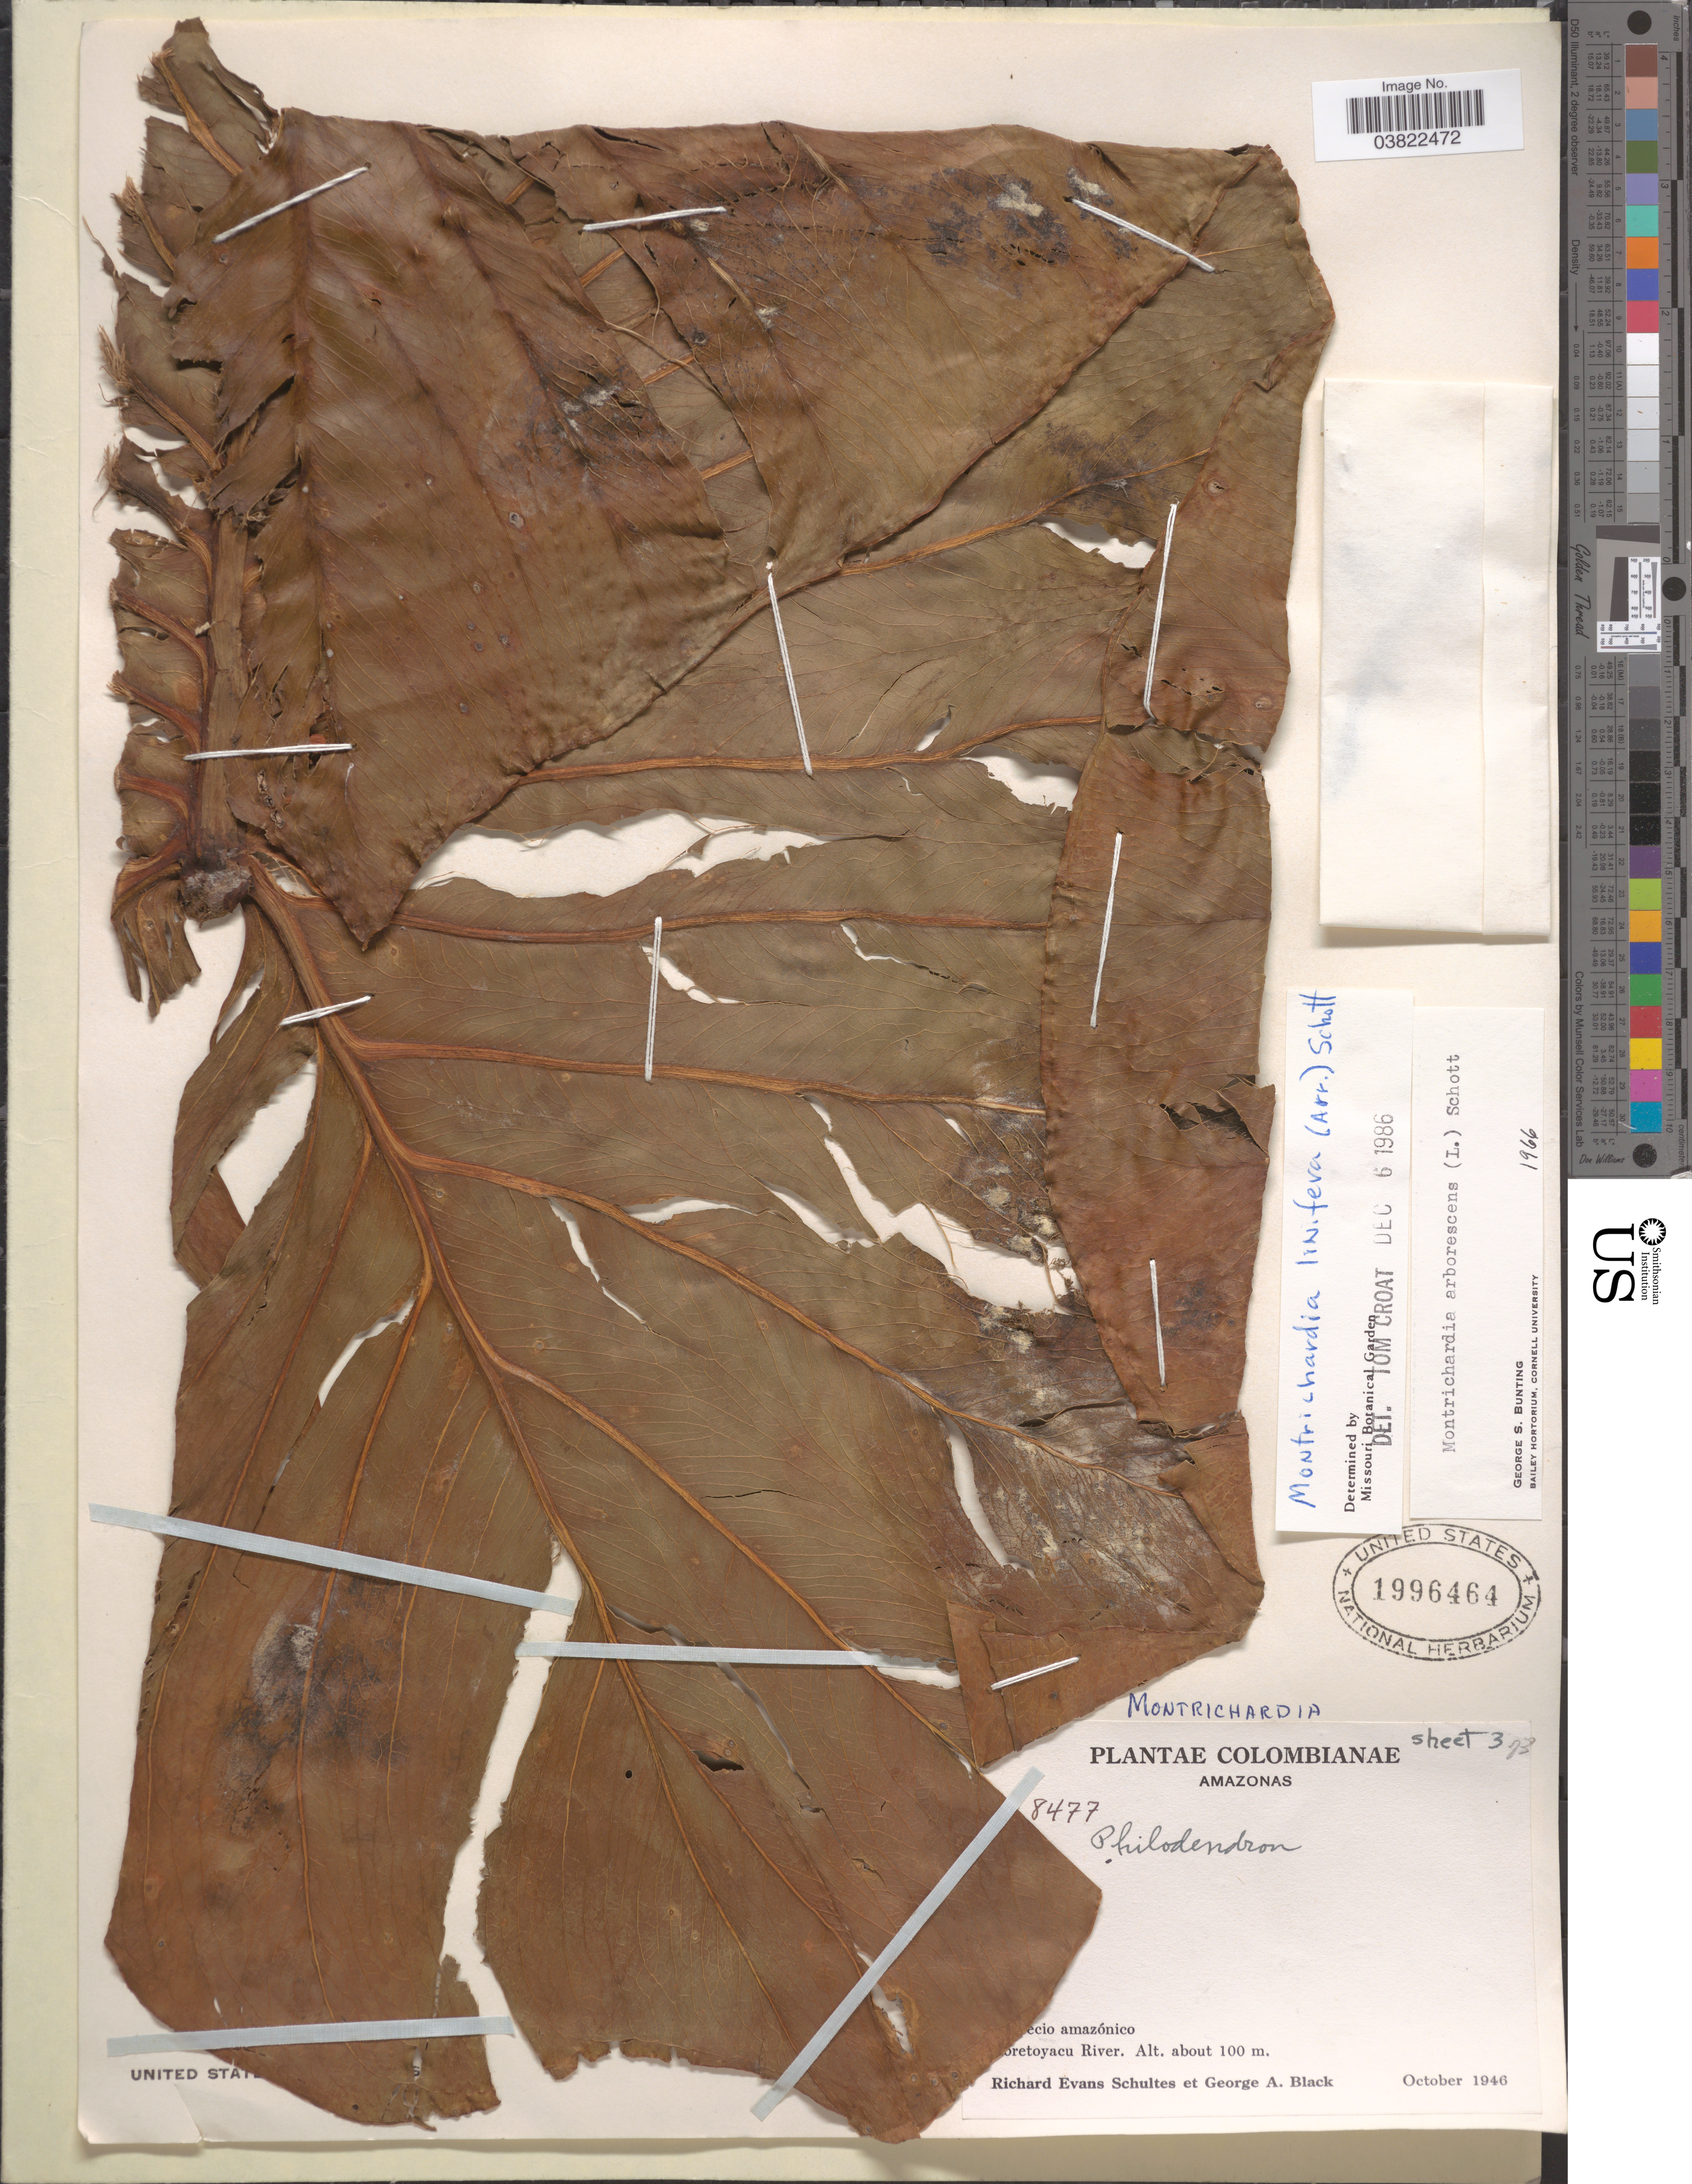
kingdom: Plantae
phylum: Tracheophyta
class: Liliopsida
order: Alismatales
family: Araceae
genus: Montrichardia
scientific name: Montrichardia linifera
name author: (Arruda) Schott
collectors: R. E. Schultes & G. A. Black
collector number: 8477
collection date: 1946-10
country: Colombia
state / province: Amazônas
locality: [illegible text] Loretoyacu River.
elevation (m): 100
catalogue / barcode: US 1996464